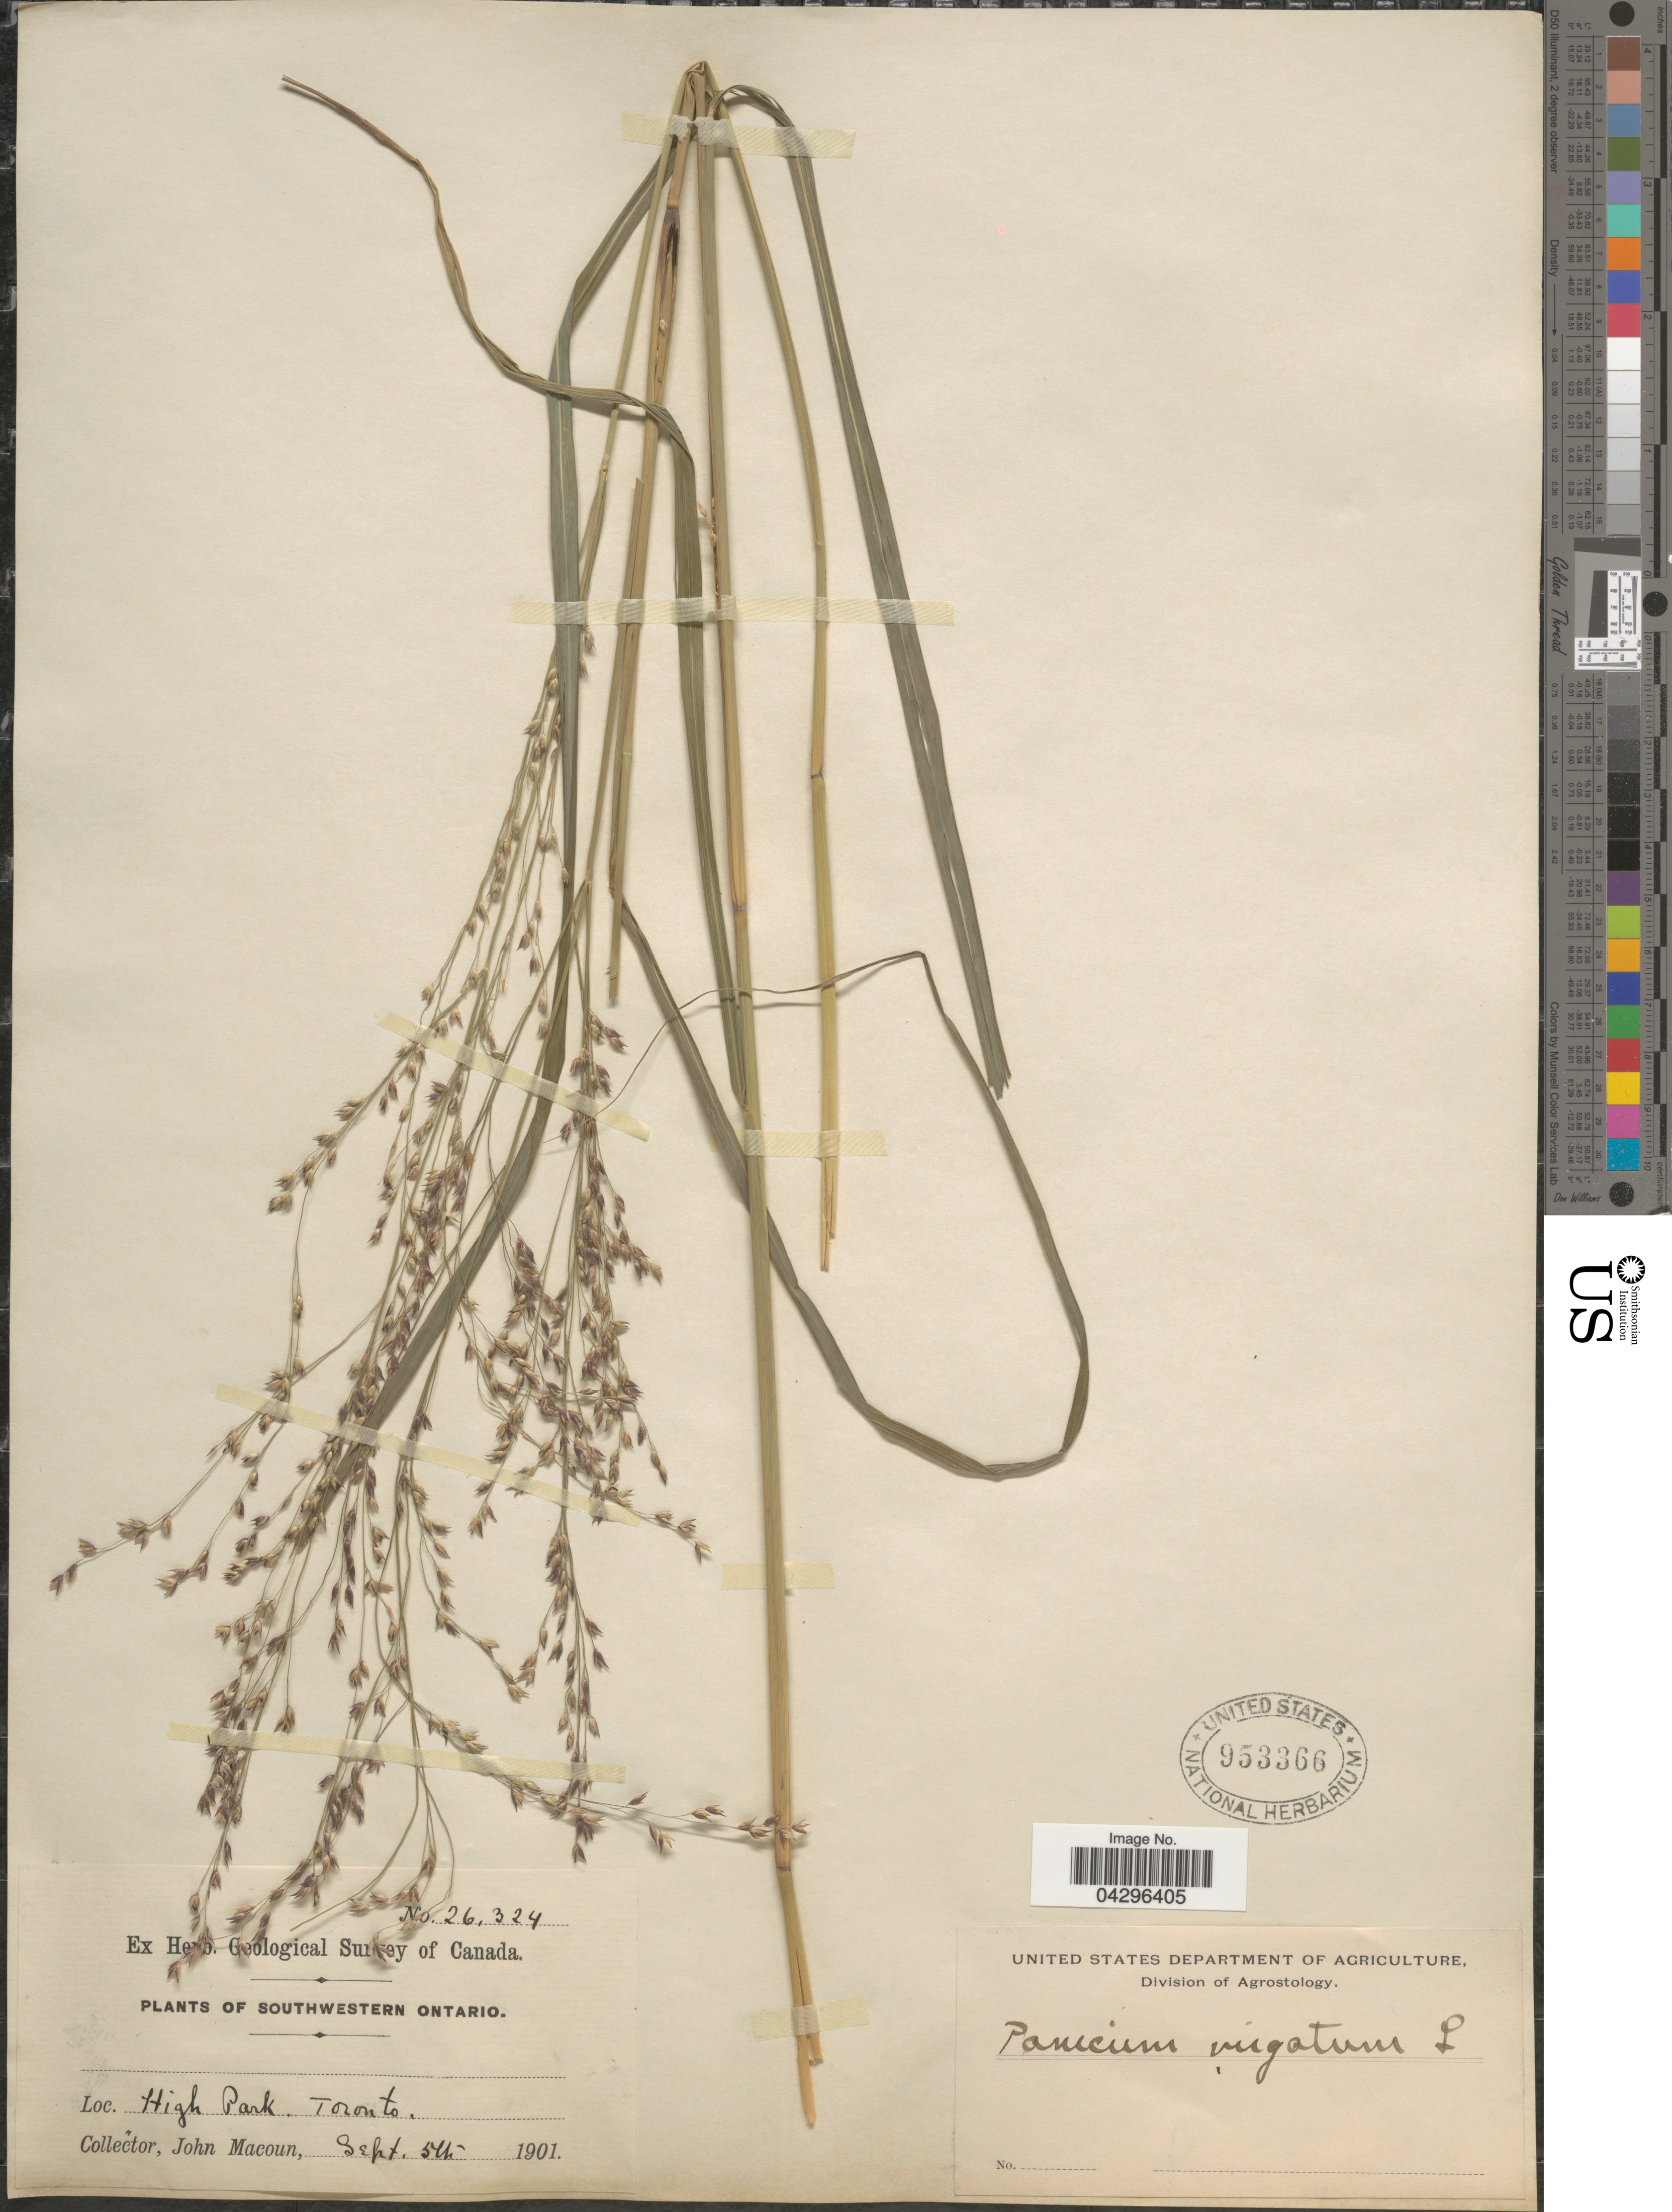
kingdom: Plantae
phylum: Tracheophyta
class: Liliopsida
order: Poales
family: Poaceae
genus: Panicum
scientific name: Panicum virgatum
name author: L.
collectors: J. Macoun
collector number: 26324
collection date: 1901-09-05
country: Canada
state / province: Ontario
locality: Geological Survey of Canada. Southwestern Ontario. High Park. Toronto.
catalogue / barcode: US 953366